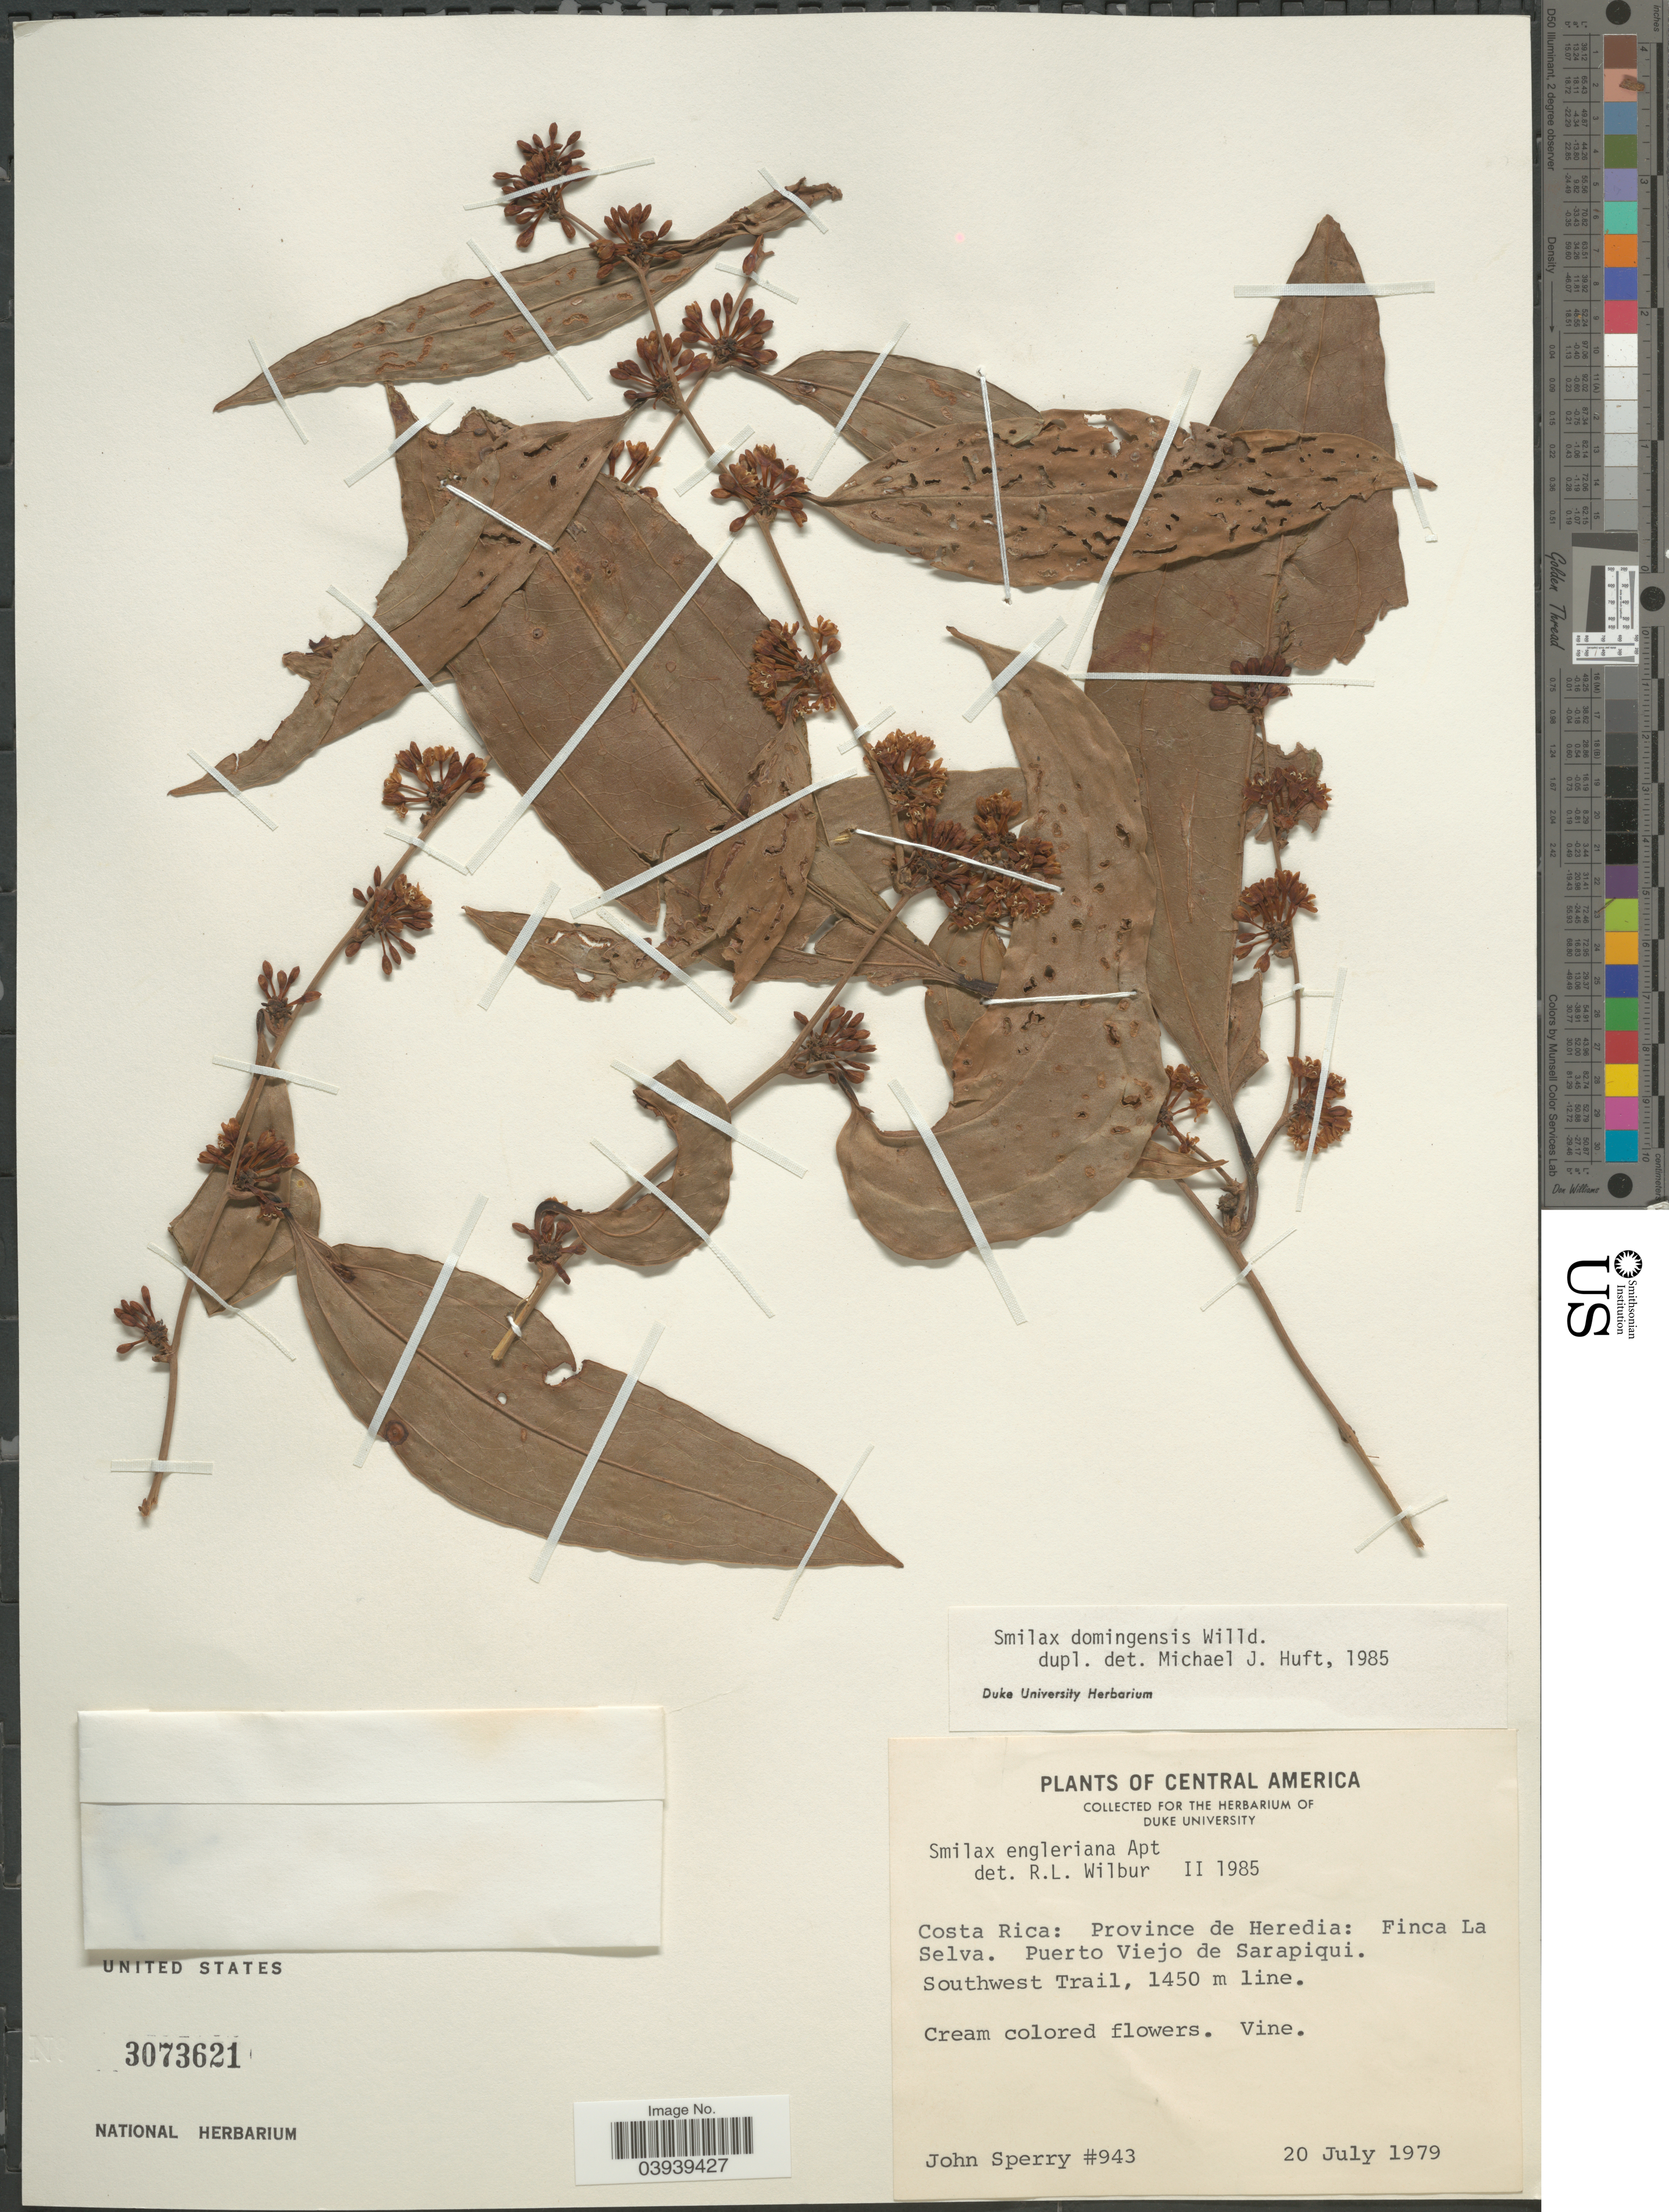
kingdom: Plantae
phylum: Tracheophyta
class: Liliopsida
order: Liliales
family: Smilacaceae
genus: Smilax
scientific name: Smilax domingensis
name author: Willd.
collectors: J. Sperry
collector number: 943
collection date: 1979-07-20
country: Costa Rica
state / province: Heredia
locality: Finca La Selva. Puerto Viejo de Sarapiqui. Southwest Trail.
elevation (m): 1450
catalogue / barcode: US 3073621